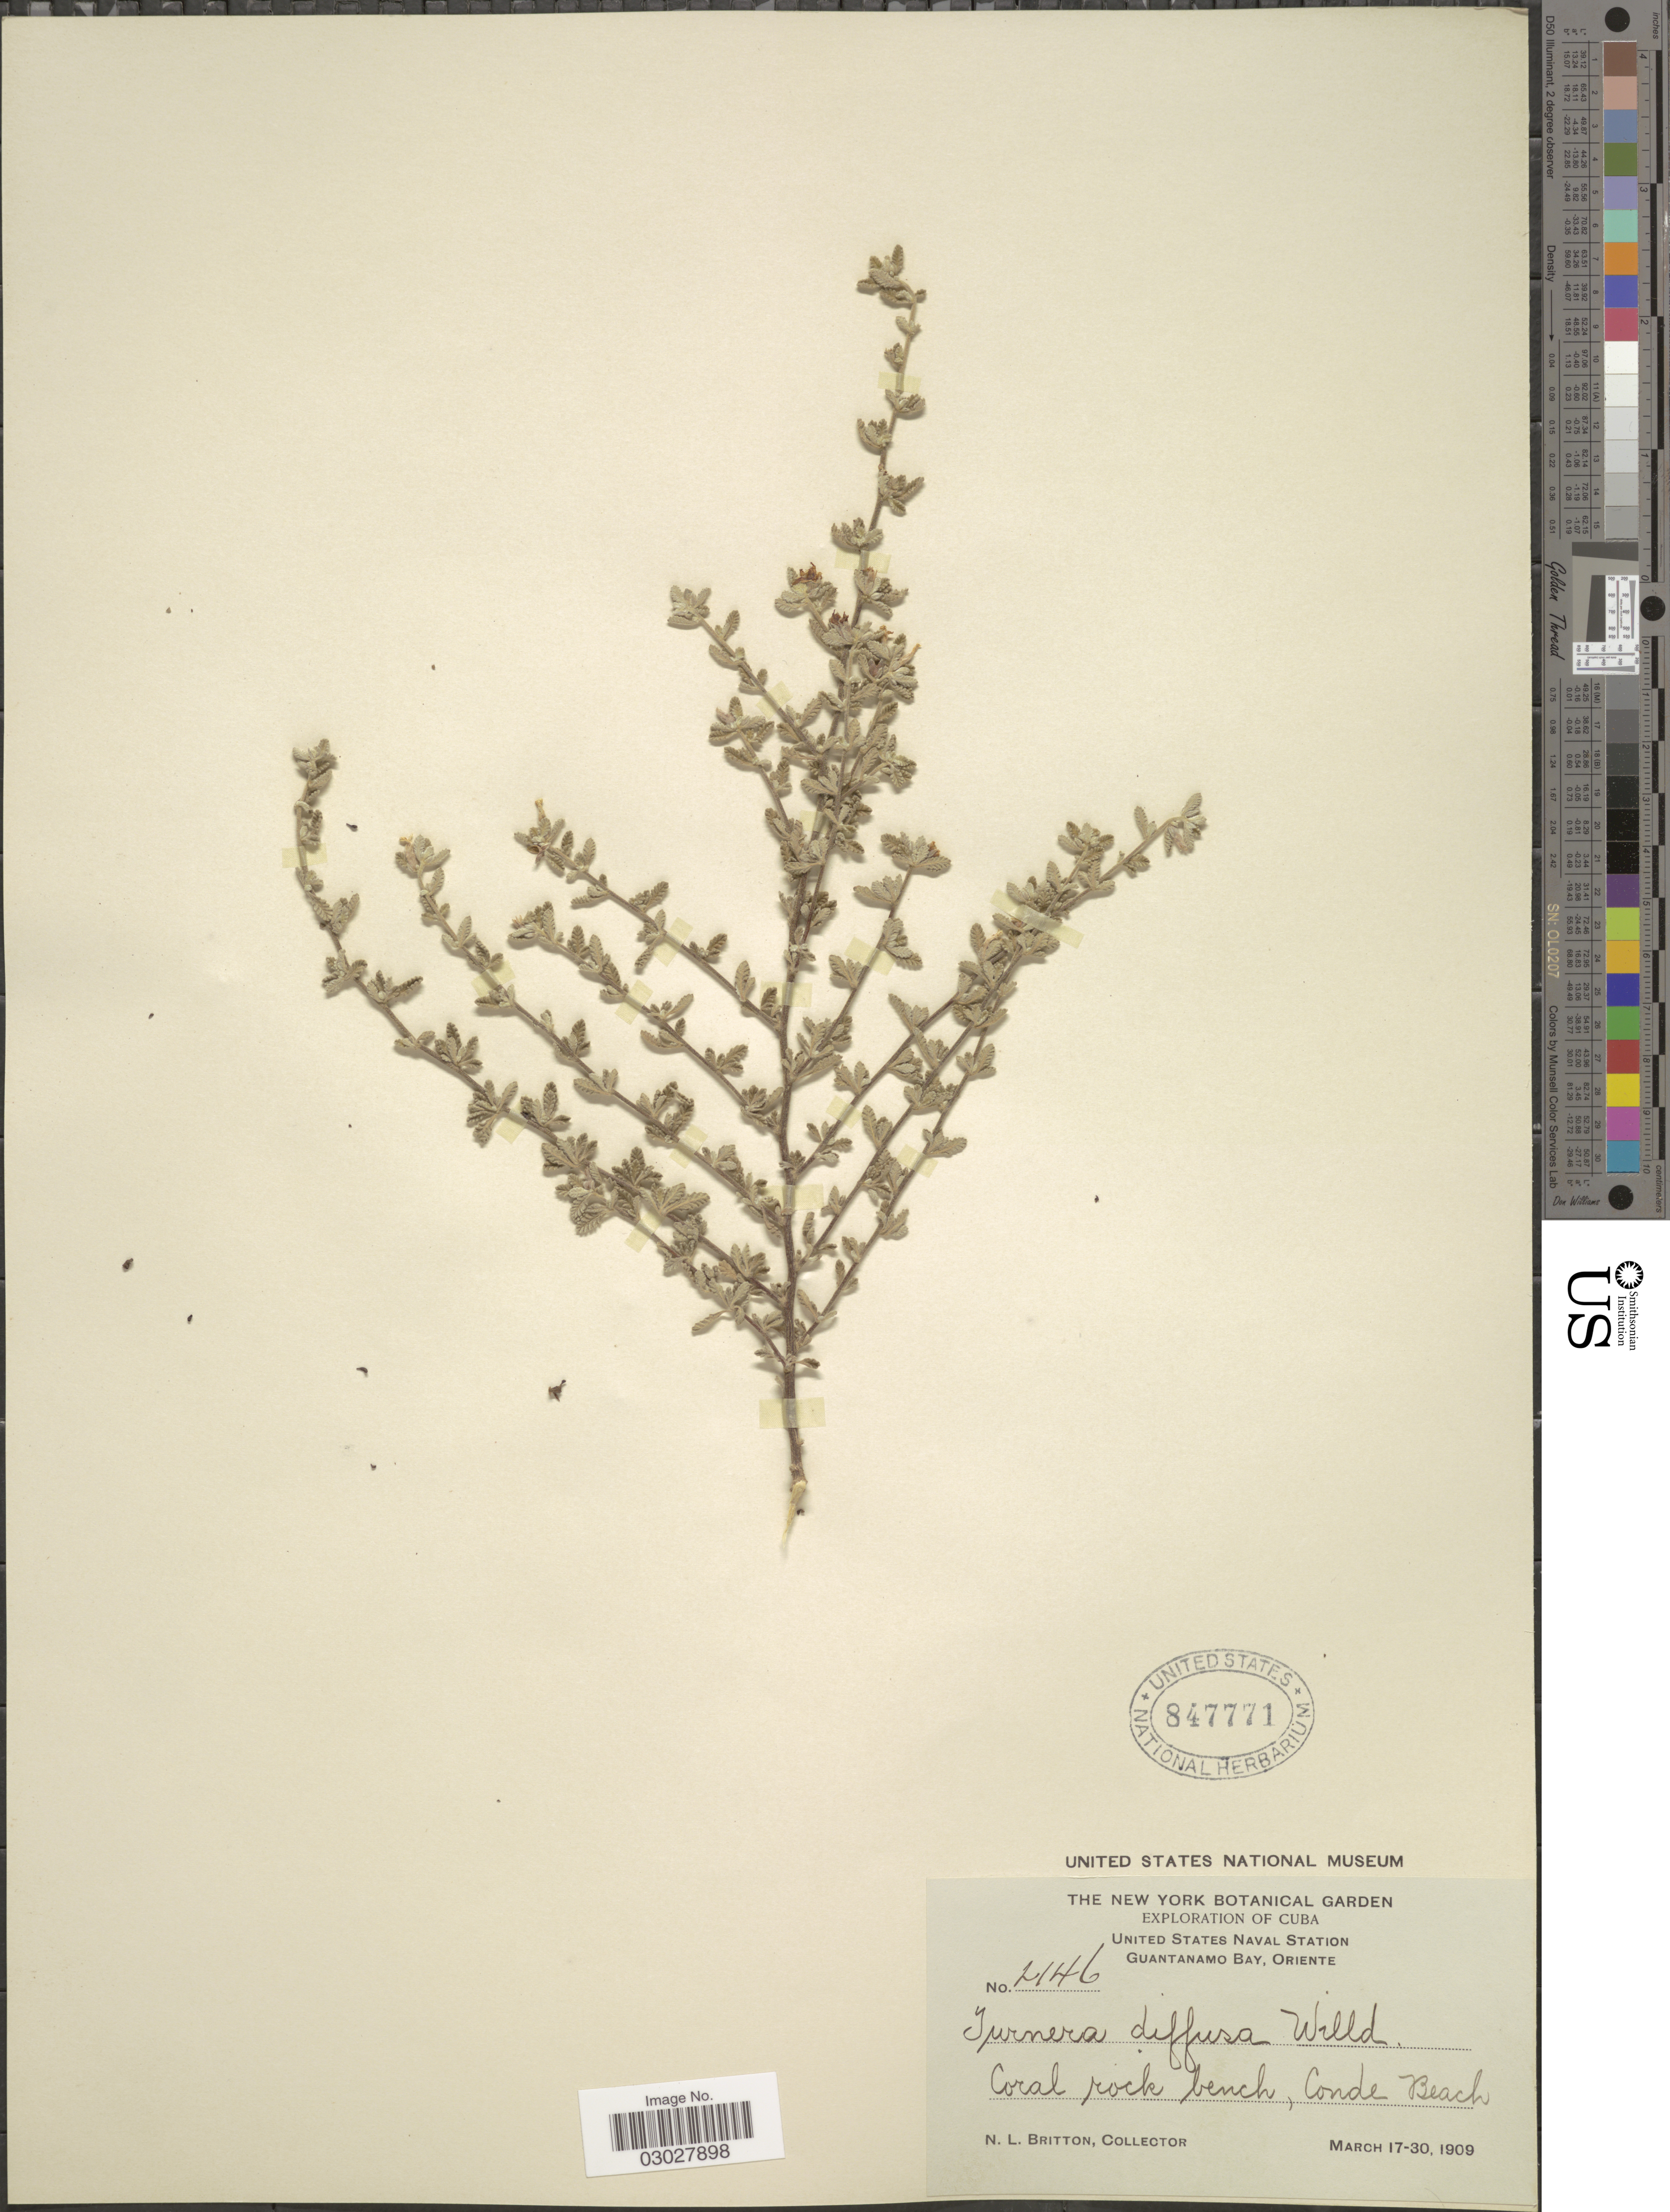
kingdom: Plantae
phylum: Tracheophyta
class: Magnoliopsida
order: Malpighiales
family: Turneraceae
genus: Turnera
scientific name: Turnera diffusa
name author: Willd. ex Schult.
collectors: N. Britton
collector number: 2146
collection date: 1909-03-17/1909-03-30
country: Cuba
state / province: Oriente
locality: United States Naval Station. Guantanamo Bay. Coral rock bench, Conde Beach.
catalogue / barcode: US 847771